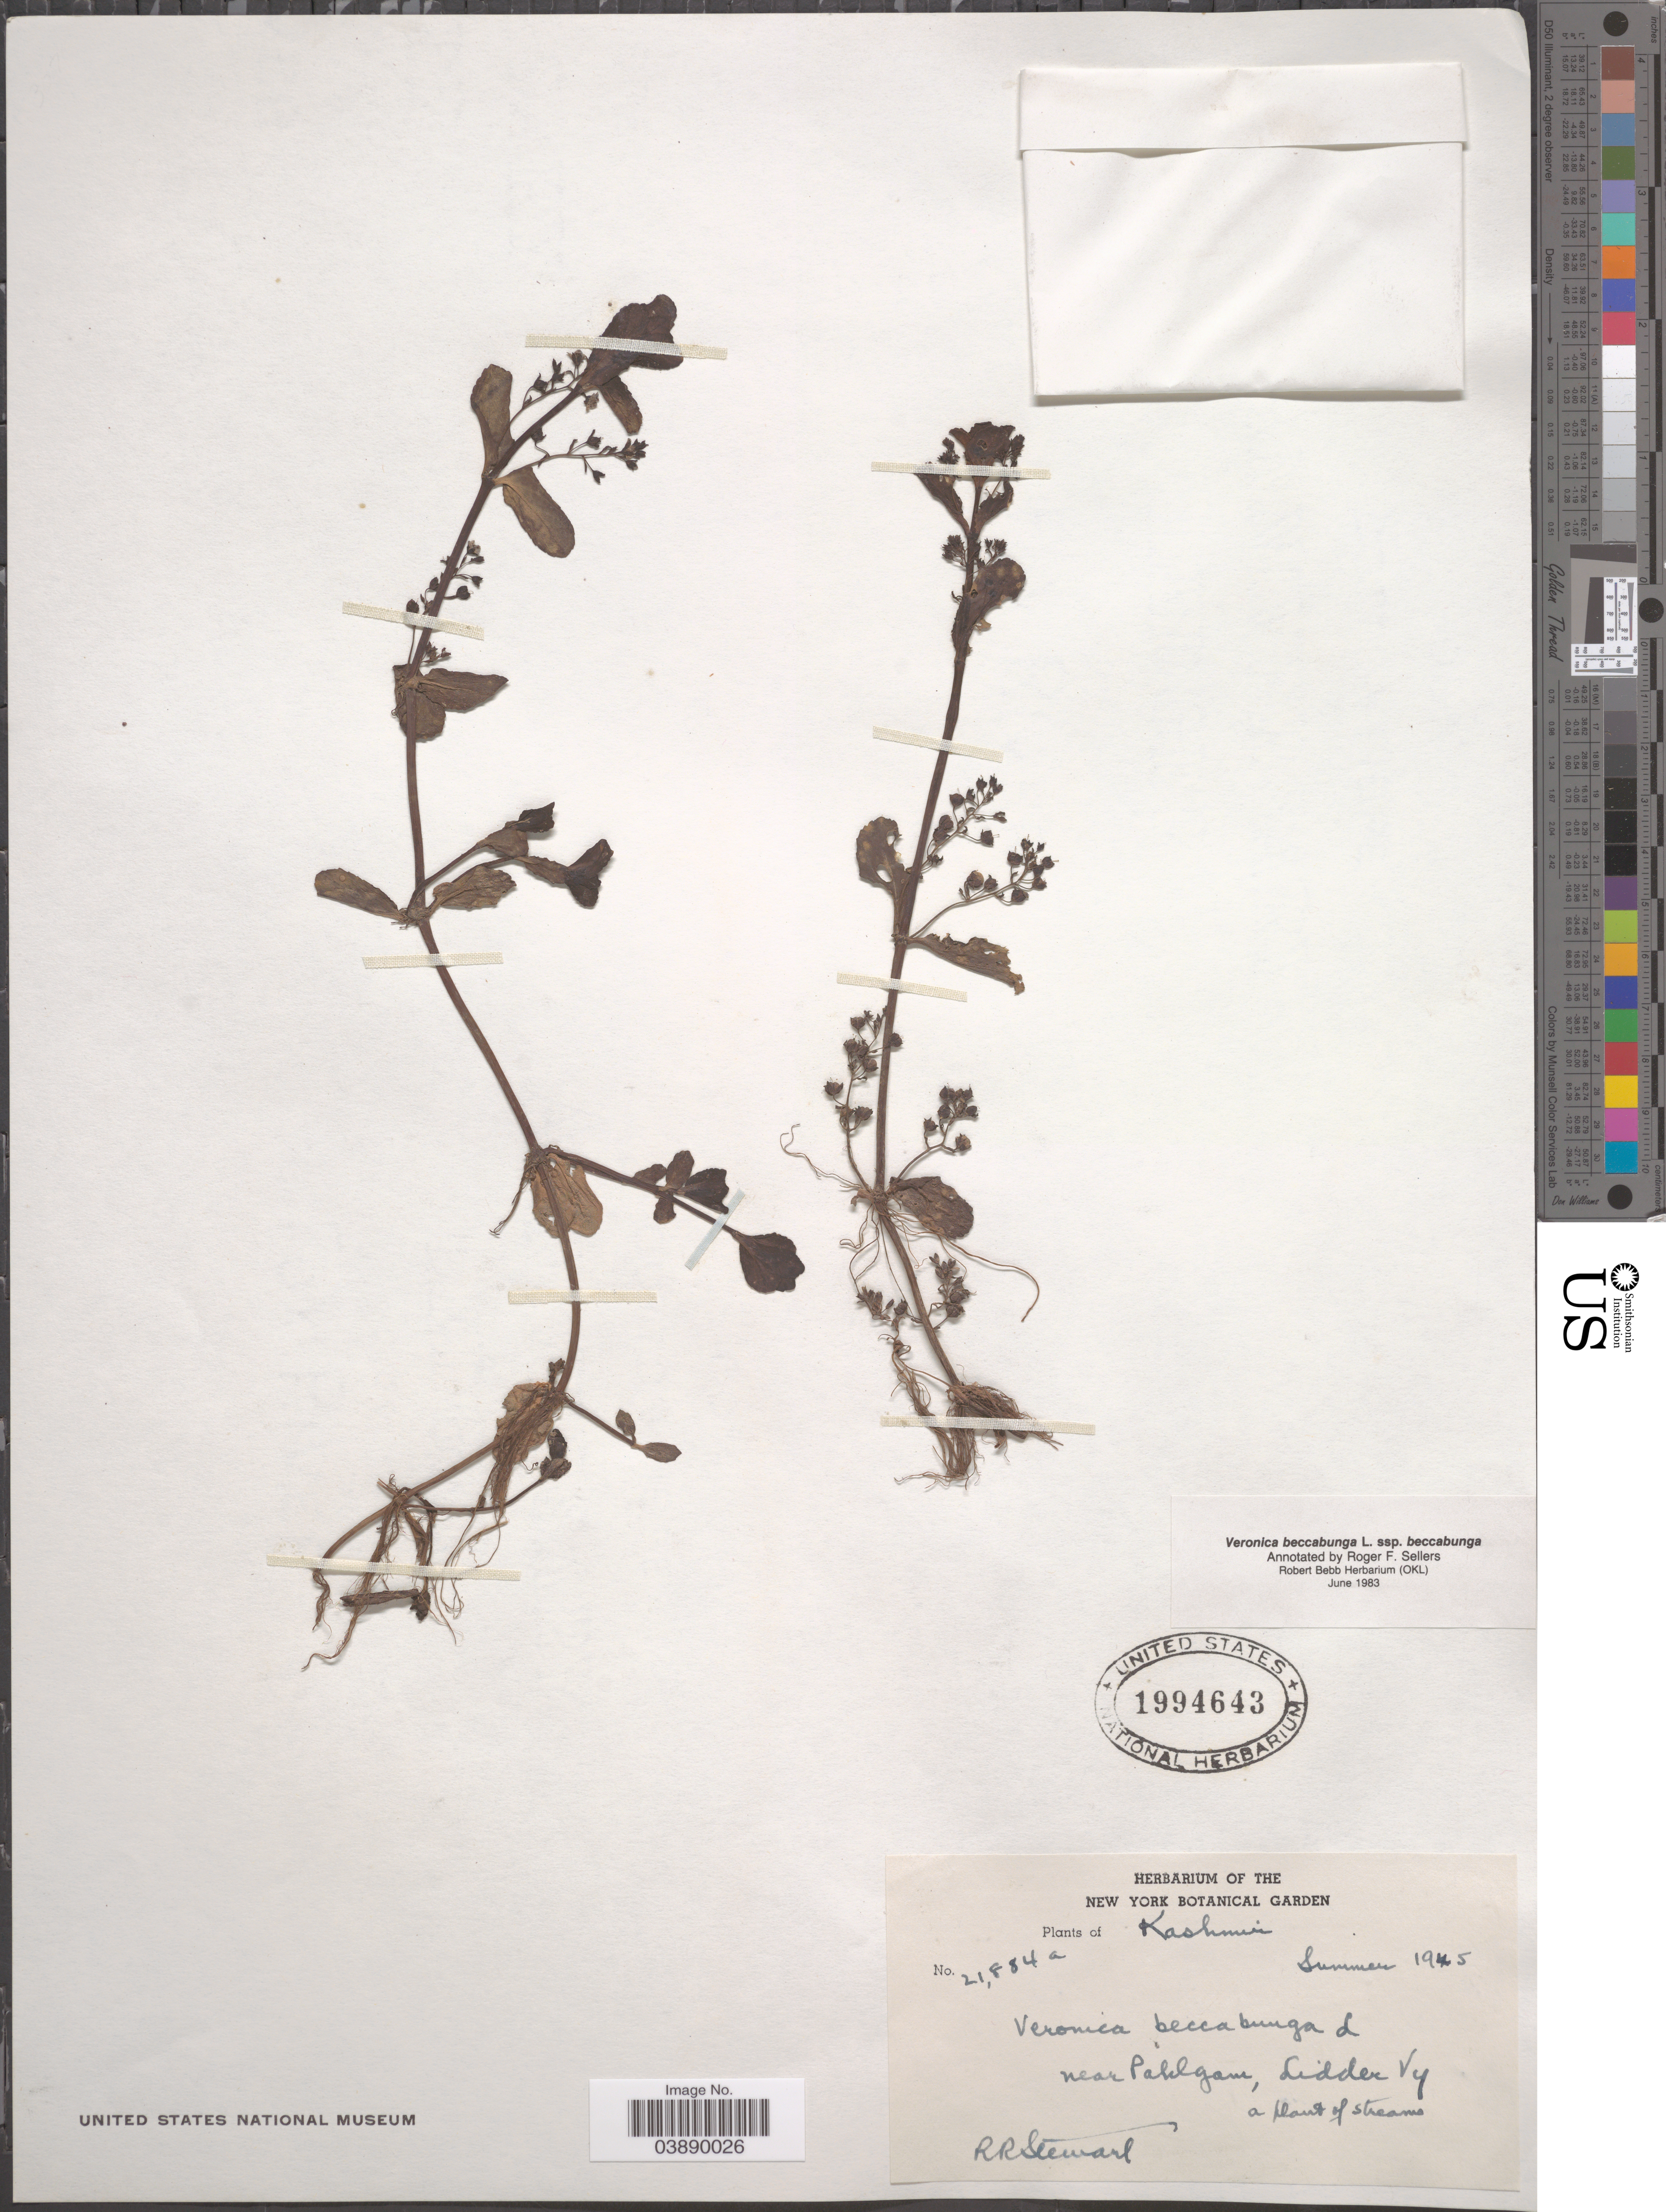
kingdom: Plantae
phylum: Tracheophyta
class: Magnoliopsida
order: Lamiales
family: Plantaginaceae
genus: Veronica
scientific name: Veronica beccabunga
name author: L.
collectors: R. Stewart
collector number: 21884a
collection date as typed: Summer 1945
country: India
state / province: Jammu and Kashmir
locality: Kashmir. Near Pahlgam, Lidder Vy.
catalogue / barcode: US 1994643